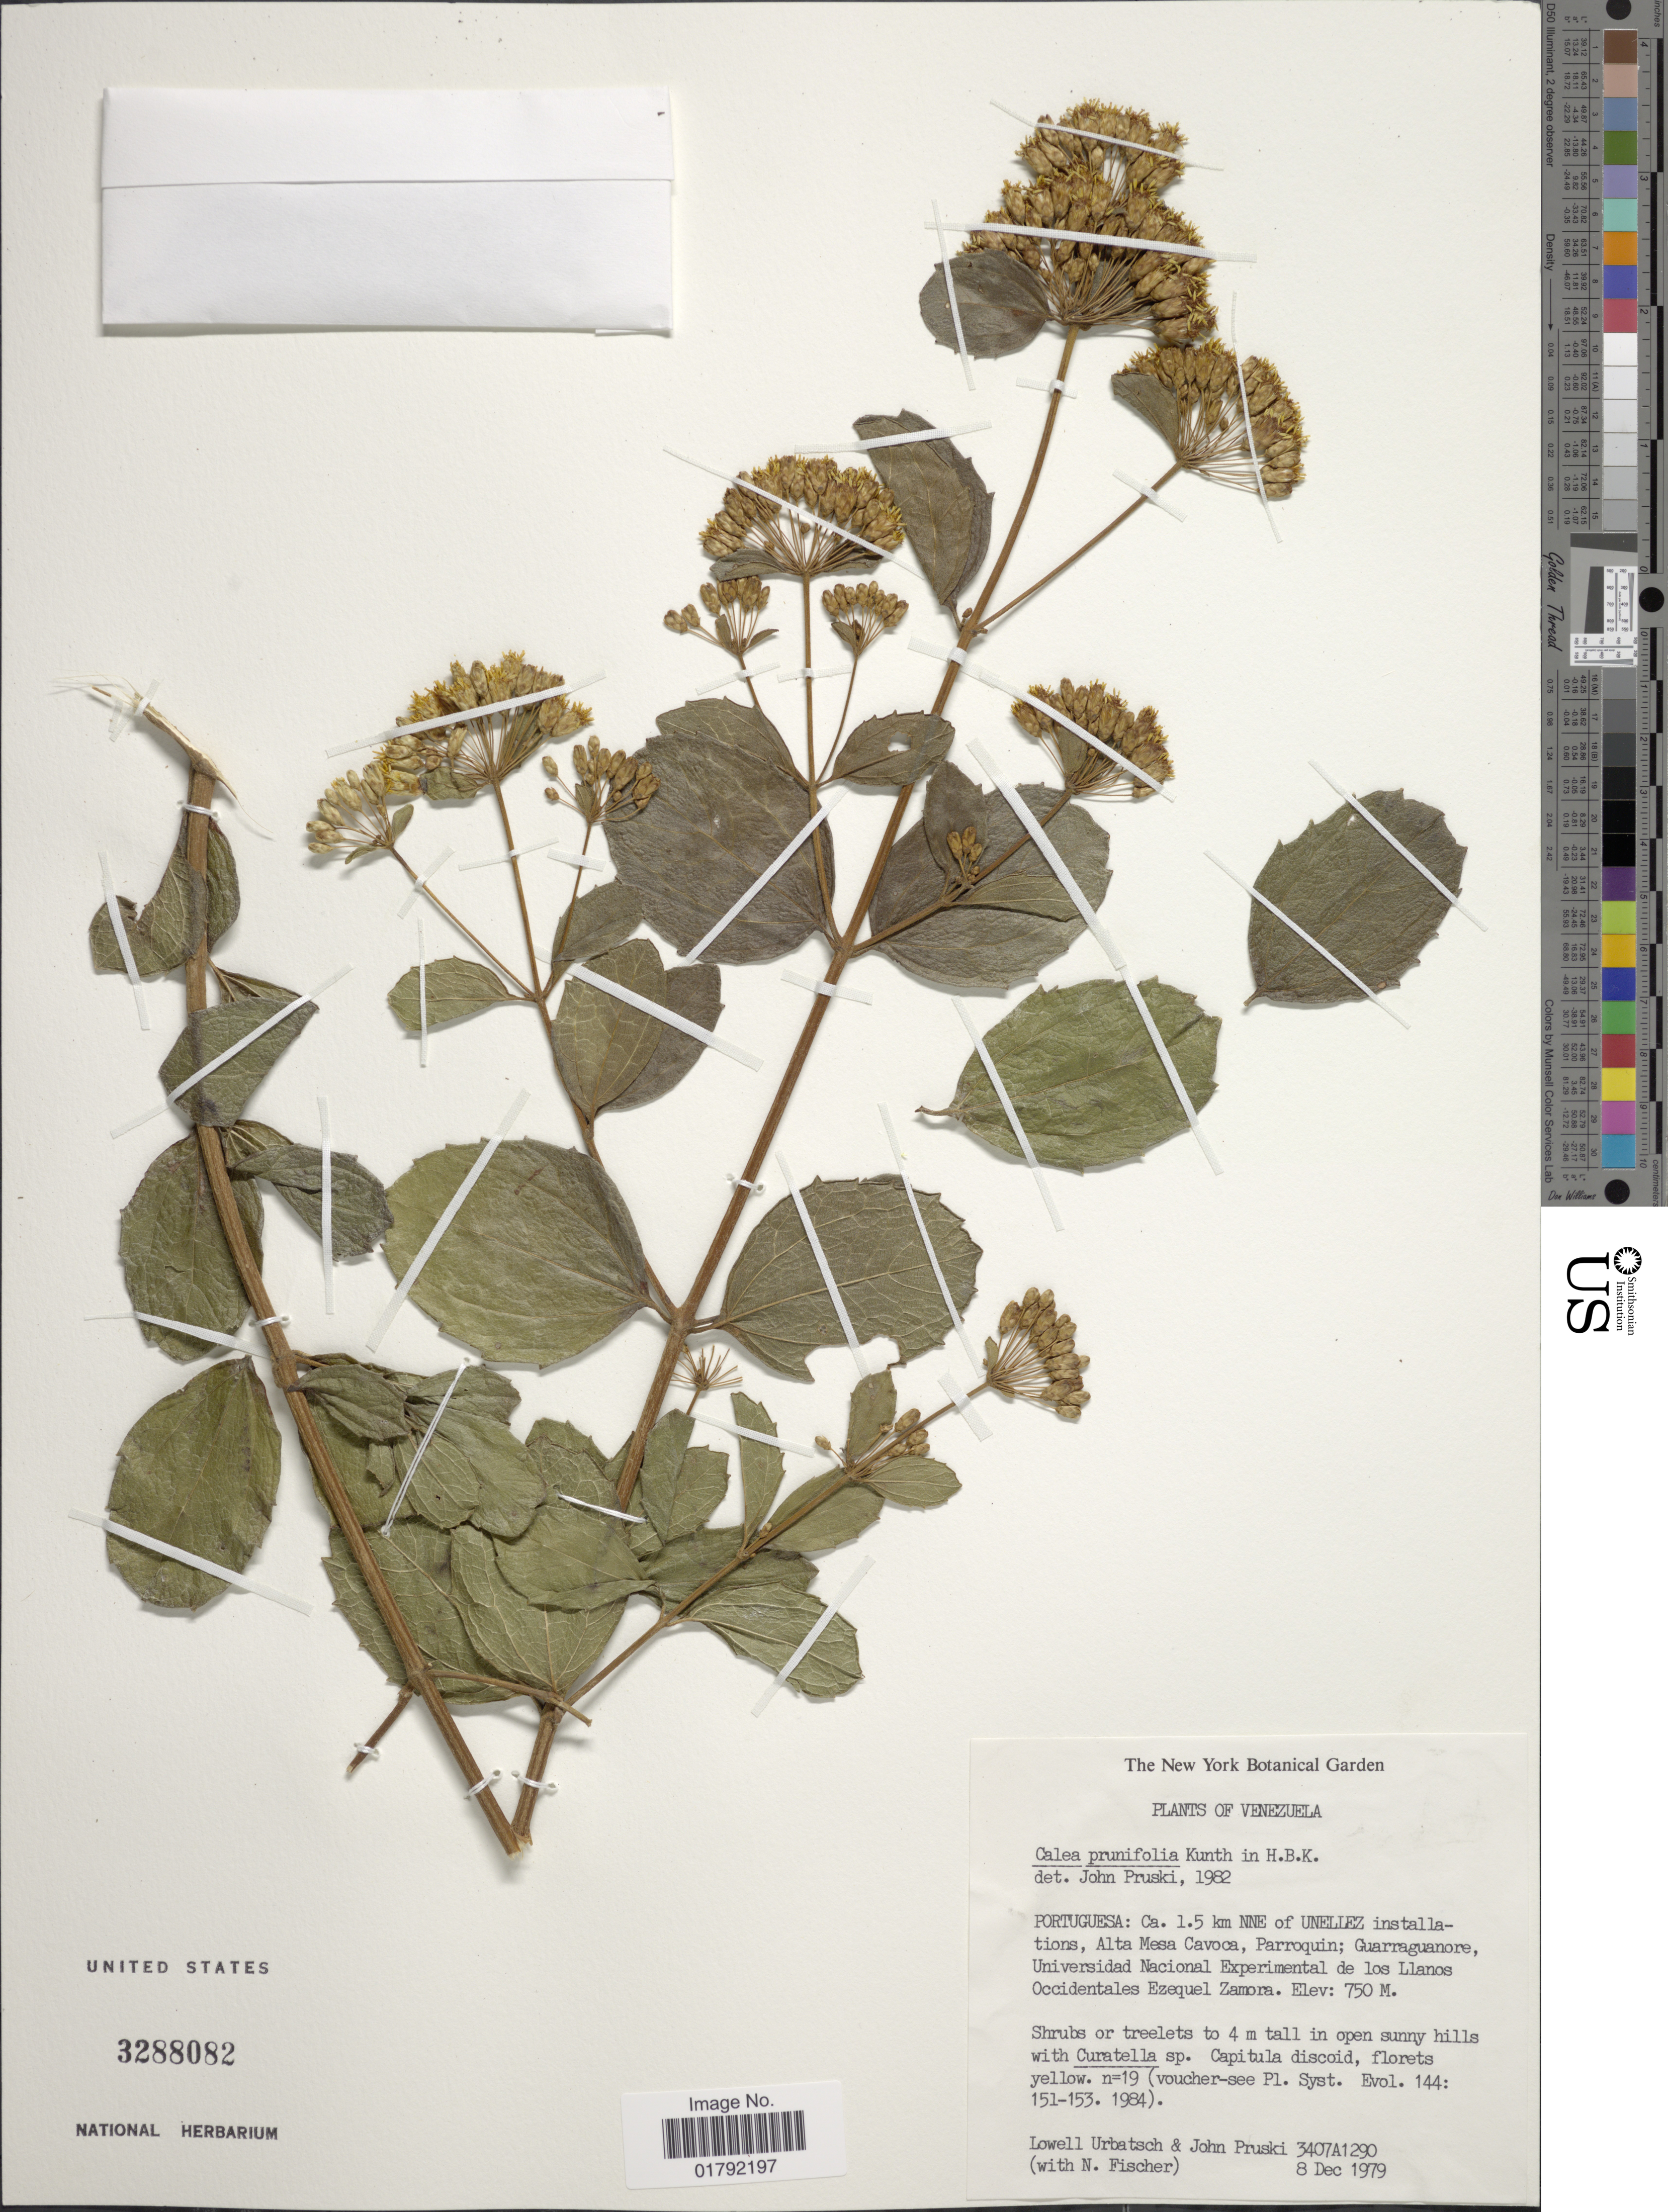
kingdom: Plantae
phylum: Tracheophyta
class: Magnoliopsida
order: Asterales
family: Asteraceae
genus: Calea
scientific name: Calea prunifolia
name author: Kunth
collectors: L. Urbatsch, J. F. Pruski & N. Fischer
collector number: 3407A1290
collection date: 1979-12-08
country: Venezuela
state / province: Portuguesa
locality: Ca. 1.5 km NNE of Unellez installations, Alta Mesa Cavoca, Parroquin; Guarraguanore, Universidad Nacional Experimental de los Llanos Occidentales Ezequel Zamora.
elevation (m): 750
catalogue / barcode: US 3288082